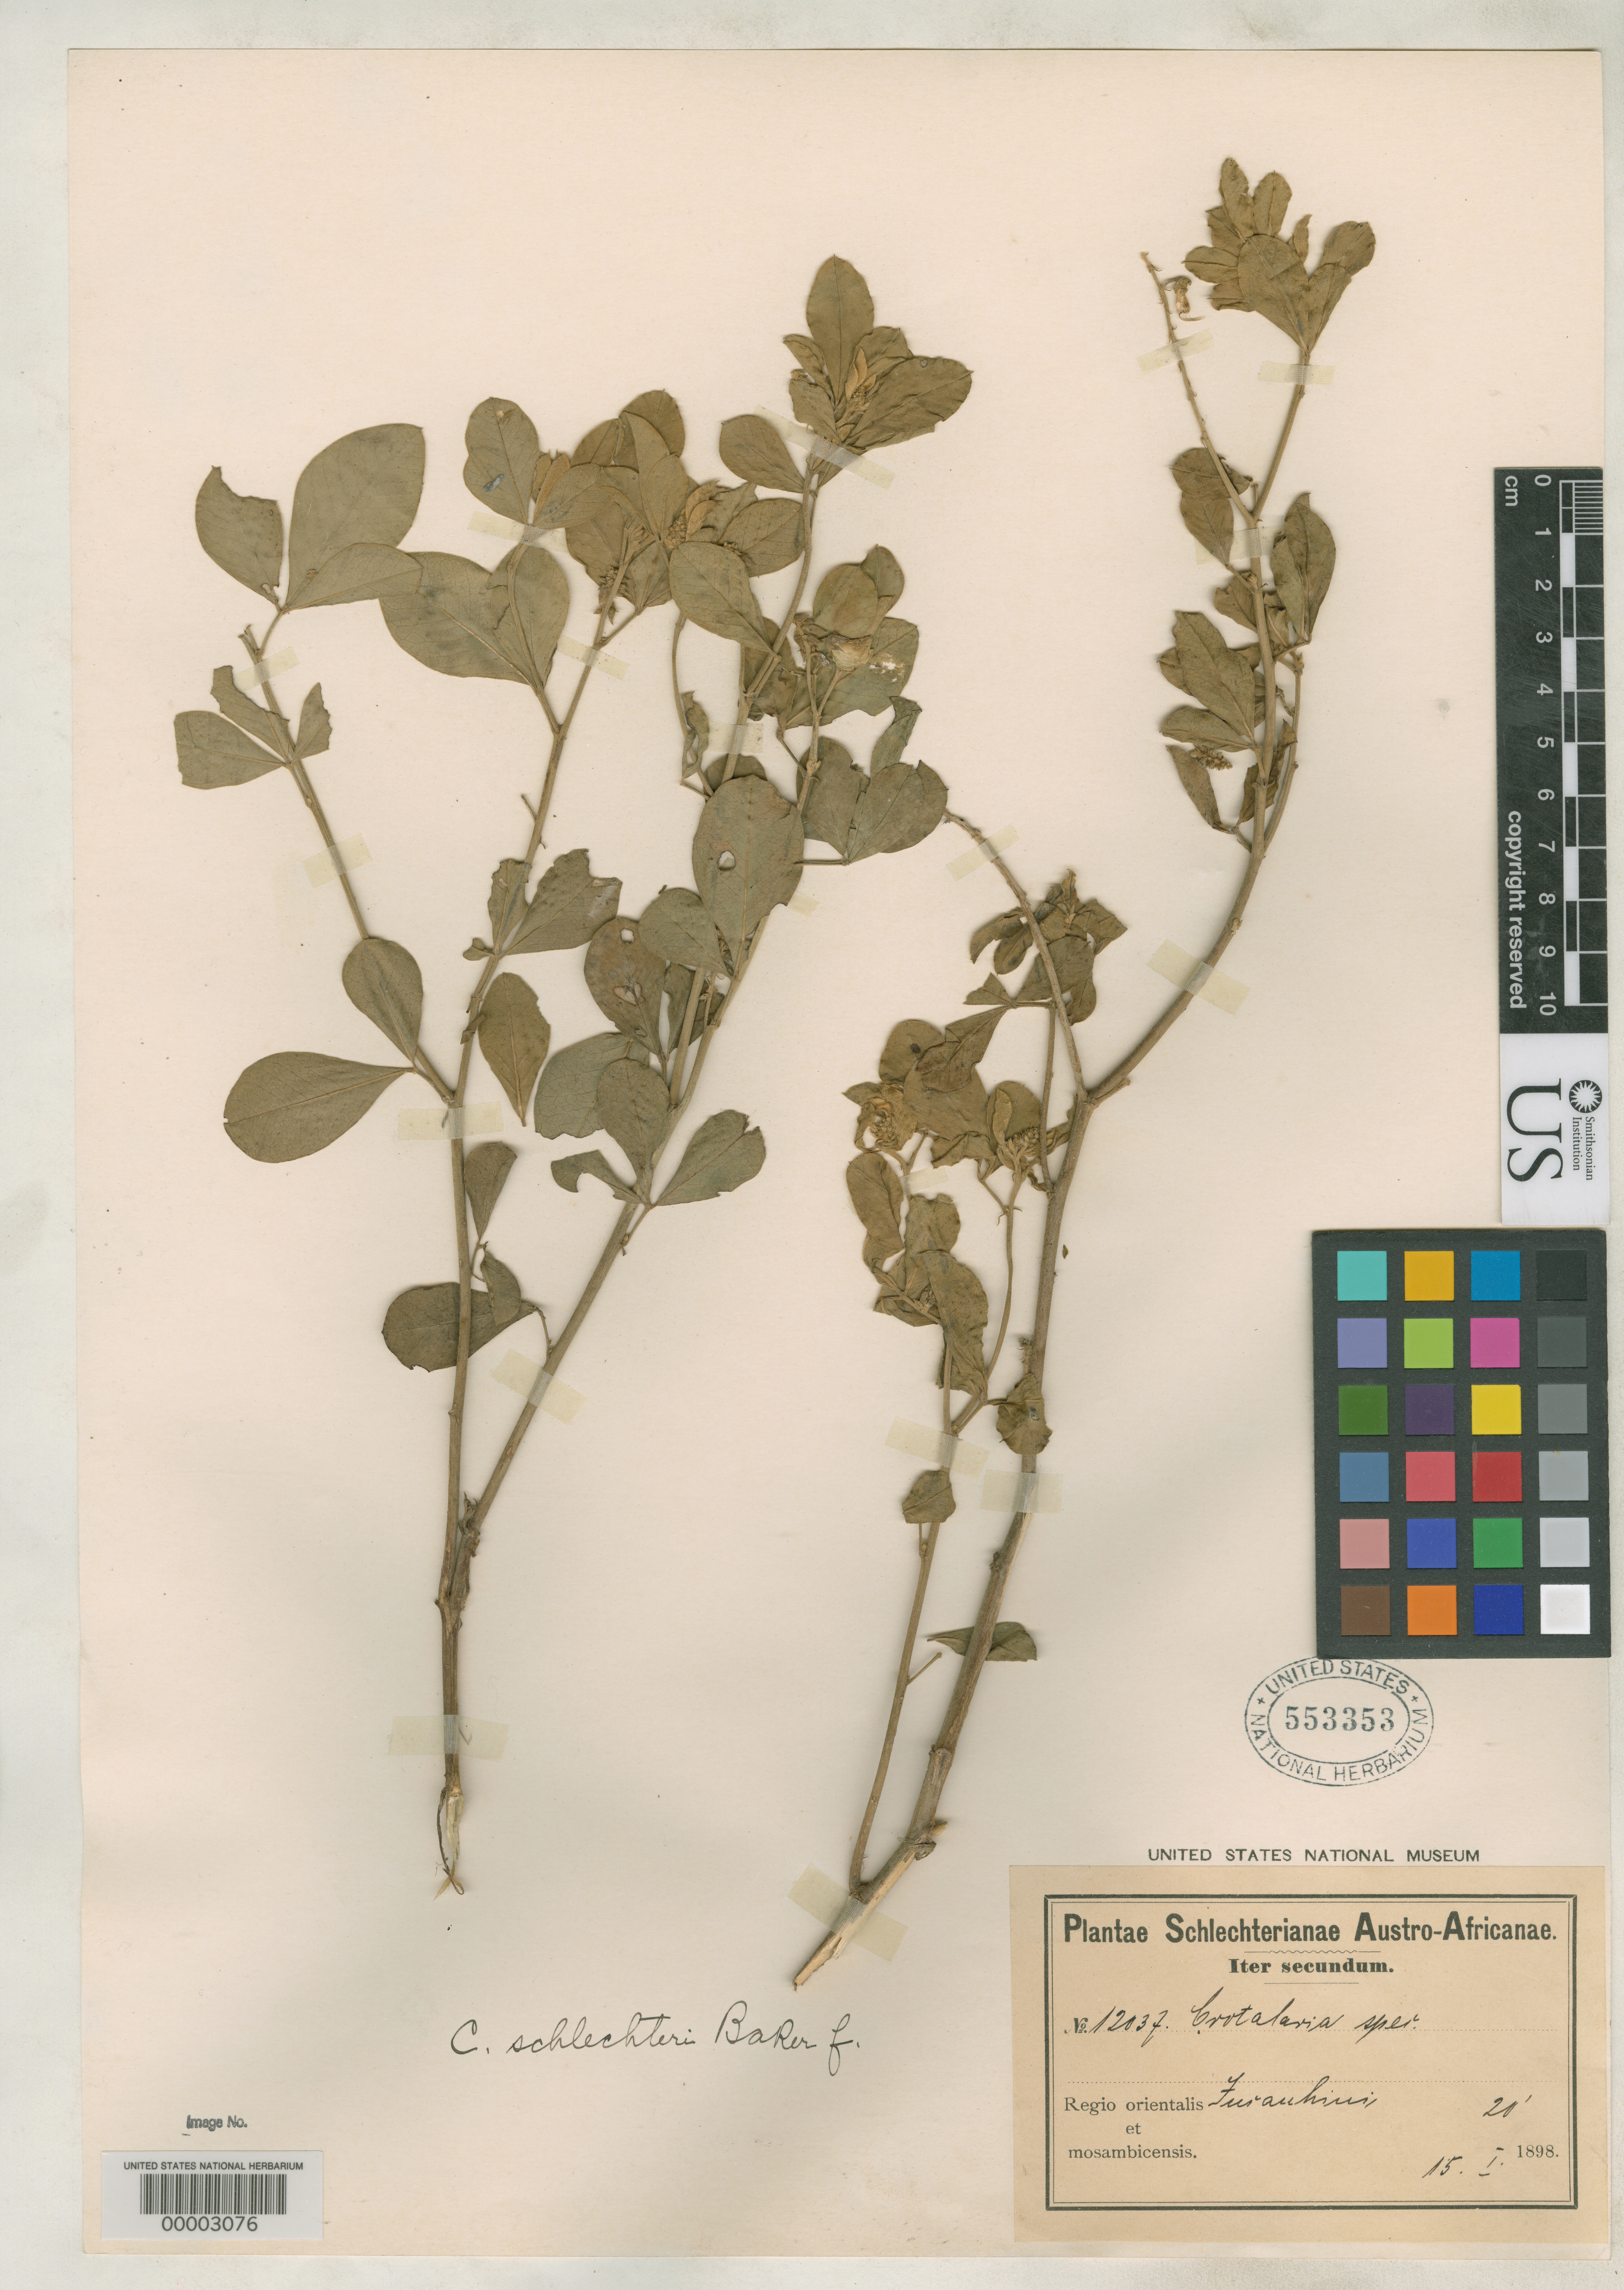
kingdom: Plantae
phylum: Tracheophyta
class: Magnoliopsida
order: Fabales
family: Fabaceae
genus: Crotalaria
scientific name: Crotalaria schlechteri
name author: Baker f.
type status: Isotype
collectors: F. R. R. Schlechter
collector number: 12037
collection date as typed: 15 Jan 1898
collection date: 1898-01-15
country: Mozambique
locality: Incanhini.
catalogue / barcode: US 553353